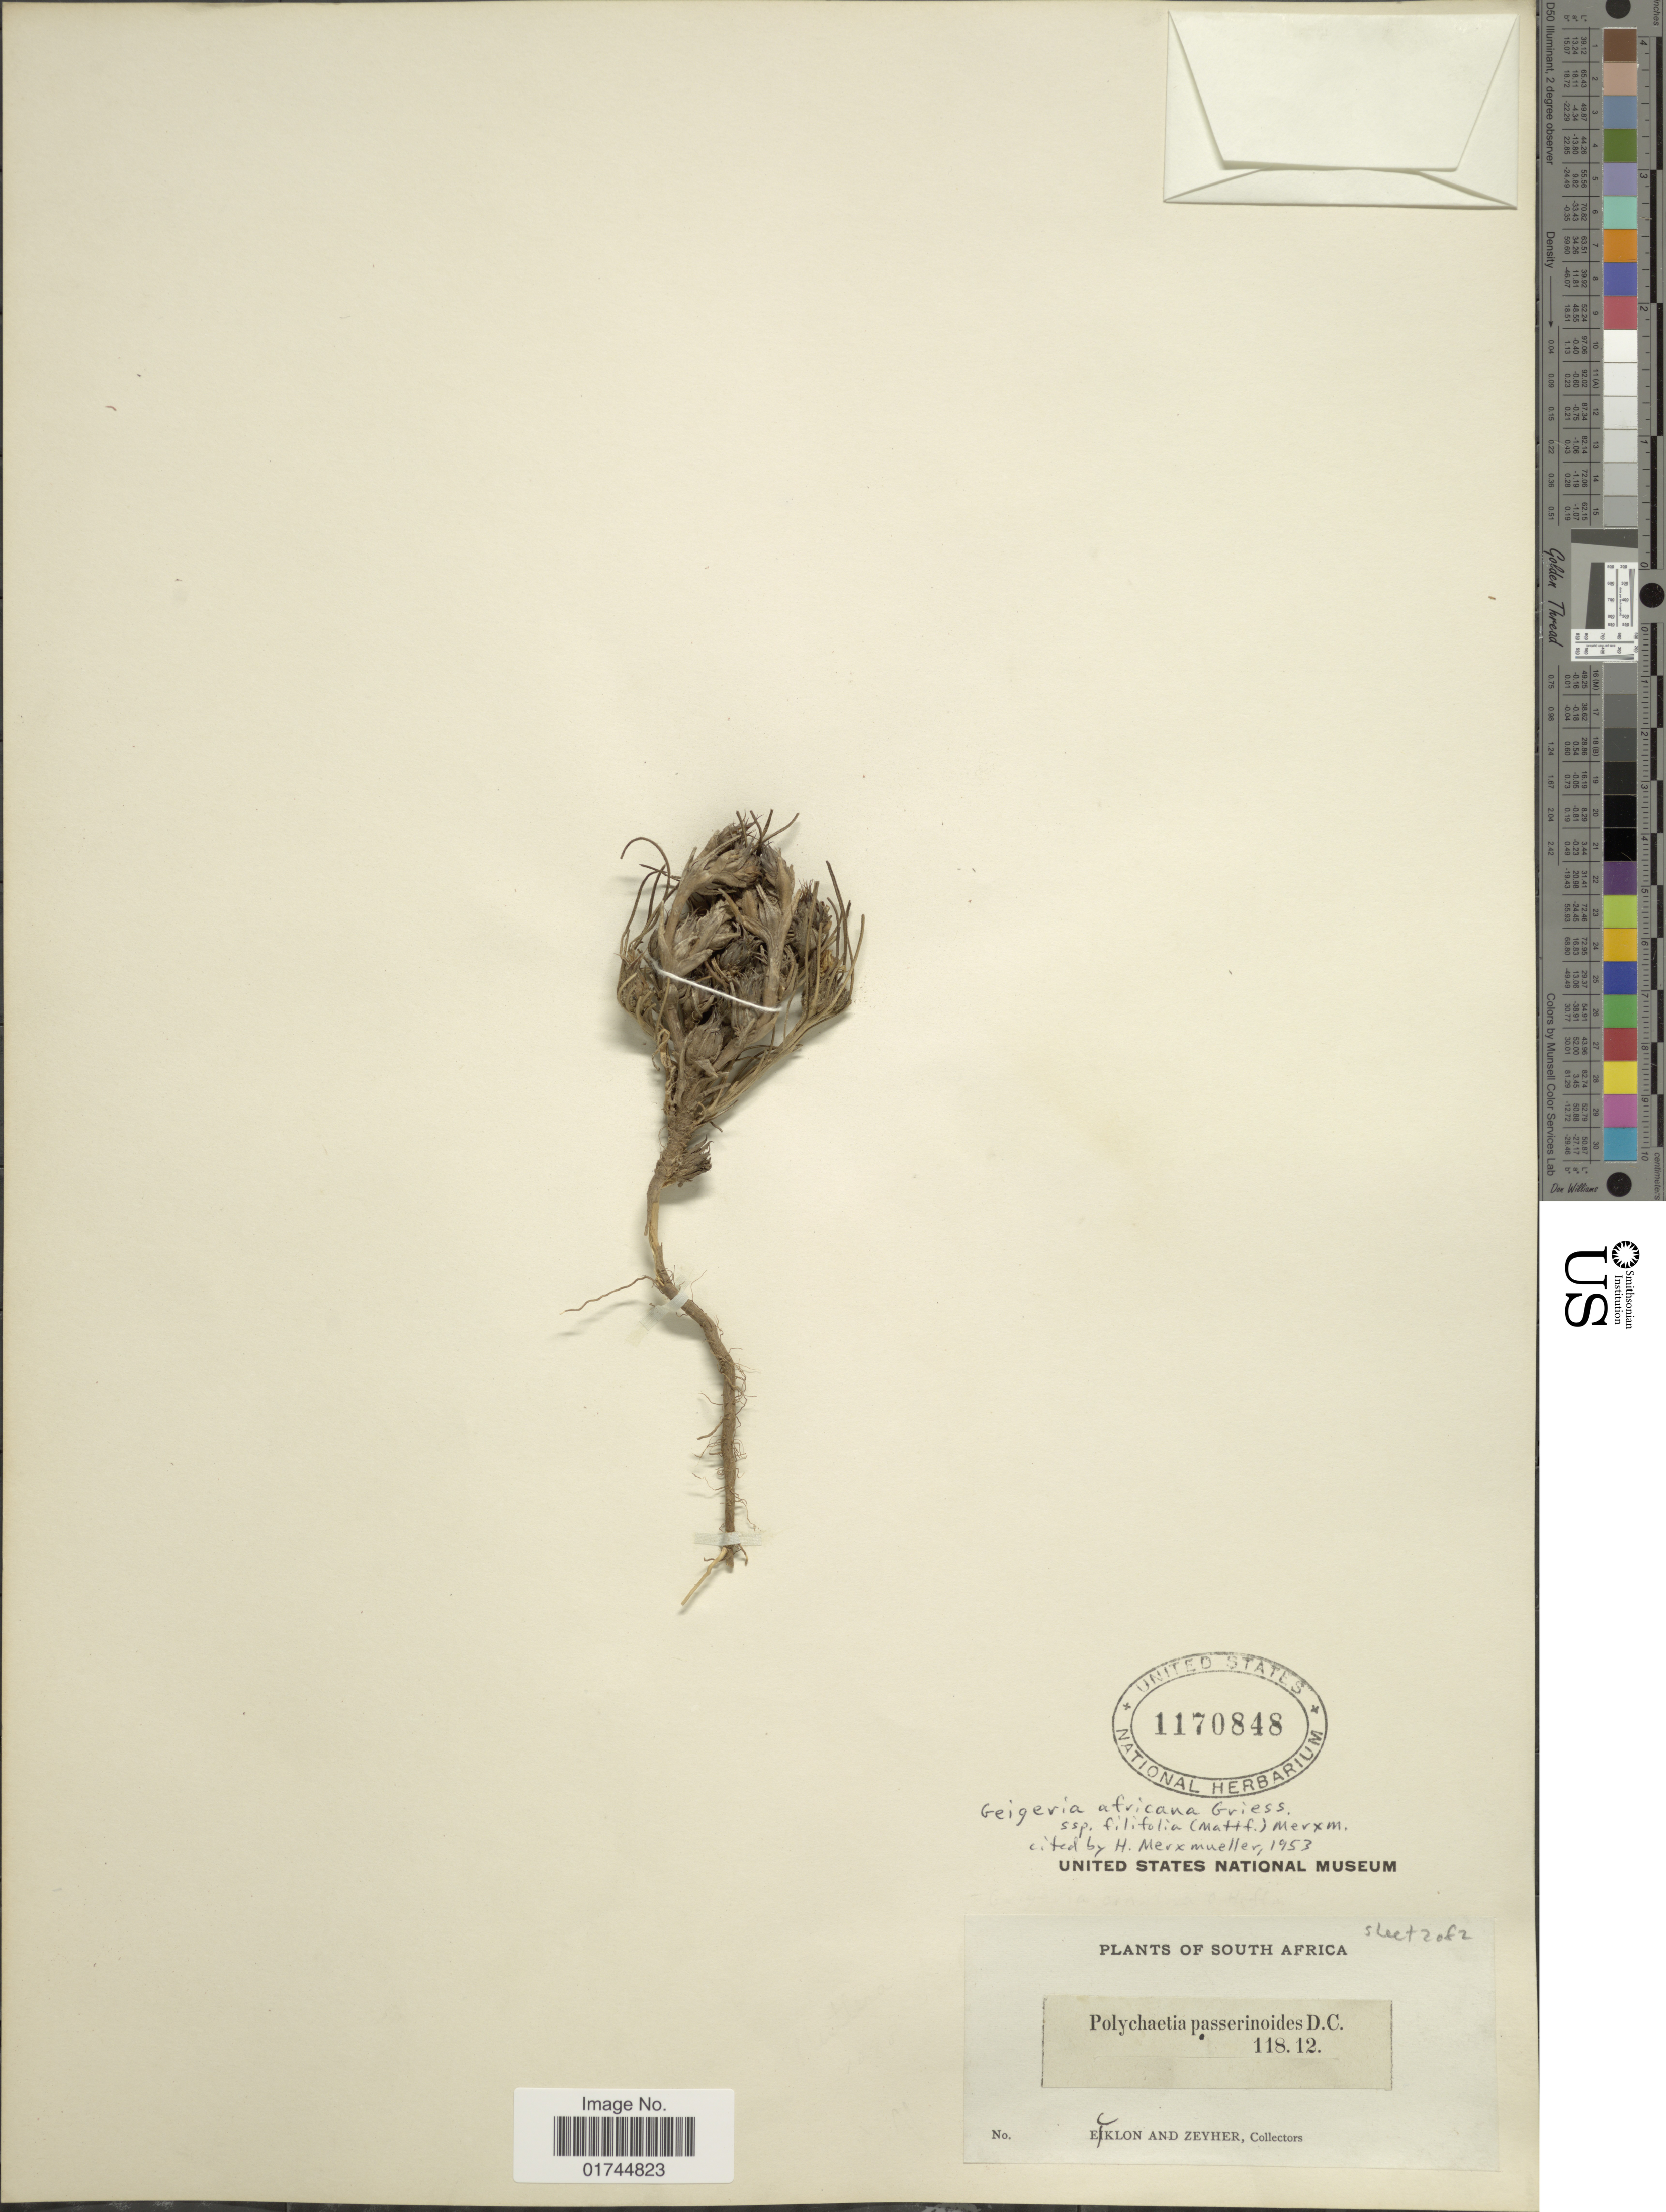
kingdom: Plantae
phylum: Tracheophyta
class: Magnoliopsida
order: Asterales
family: Asteraceae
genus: Geigeria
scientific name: Geigeria africana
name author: Griess.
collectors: -. Ecklon & -. Zeyher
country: South Africa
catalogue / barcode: US 1170848